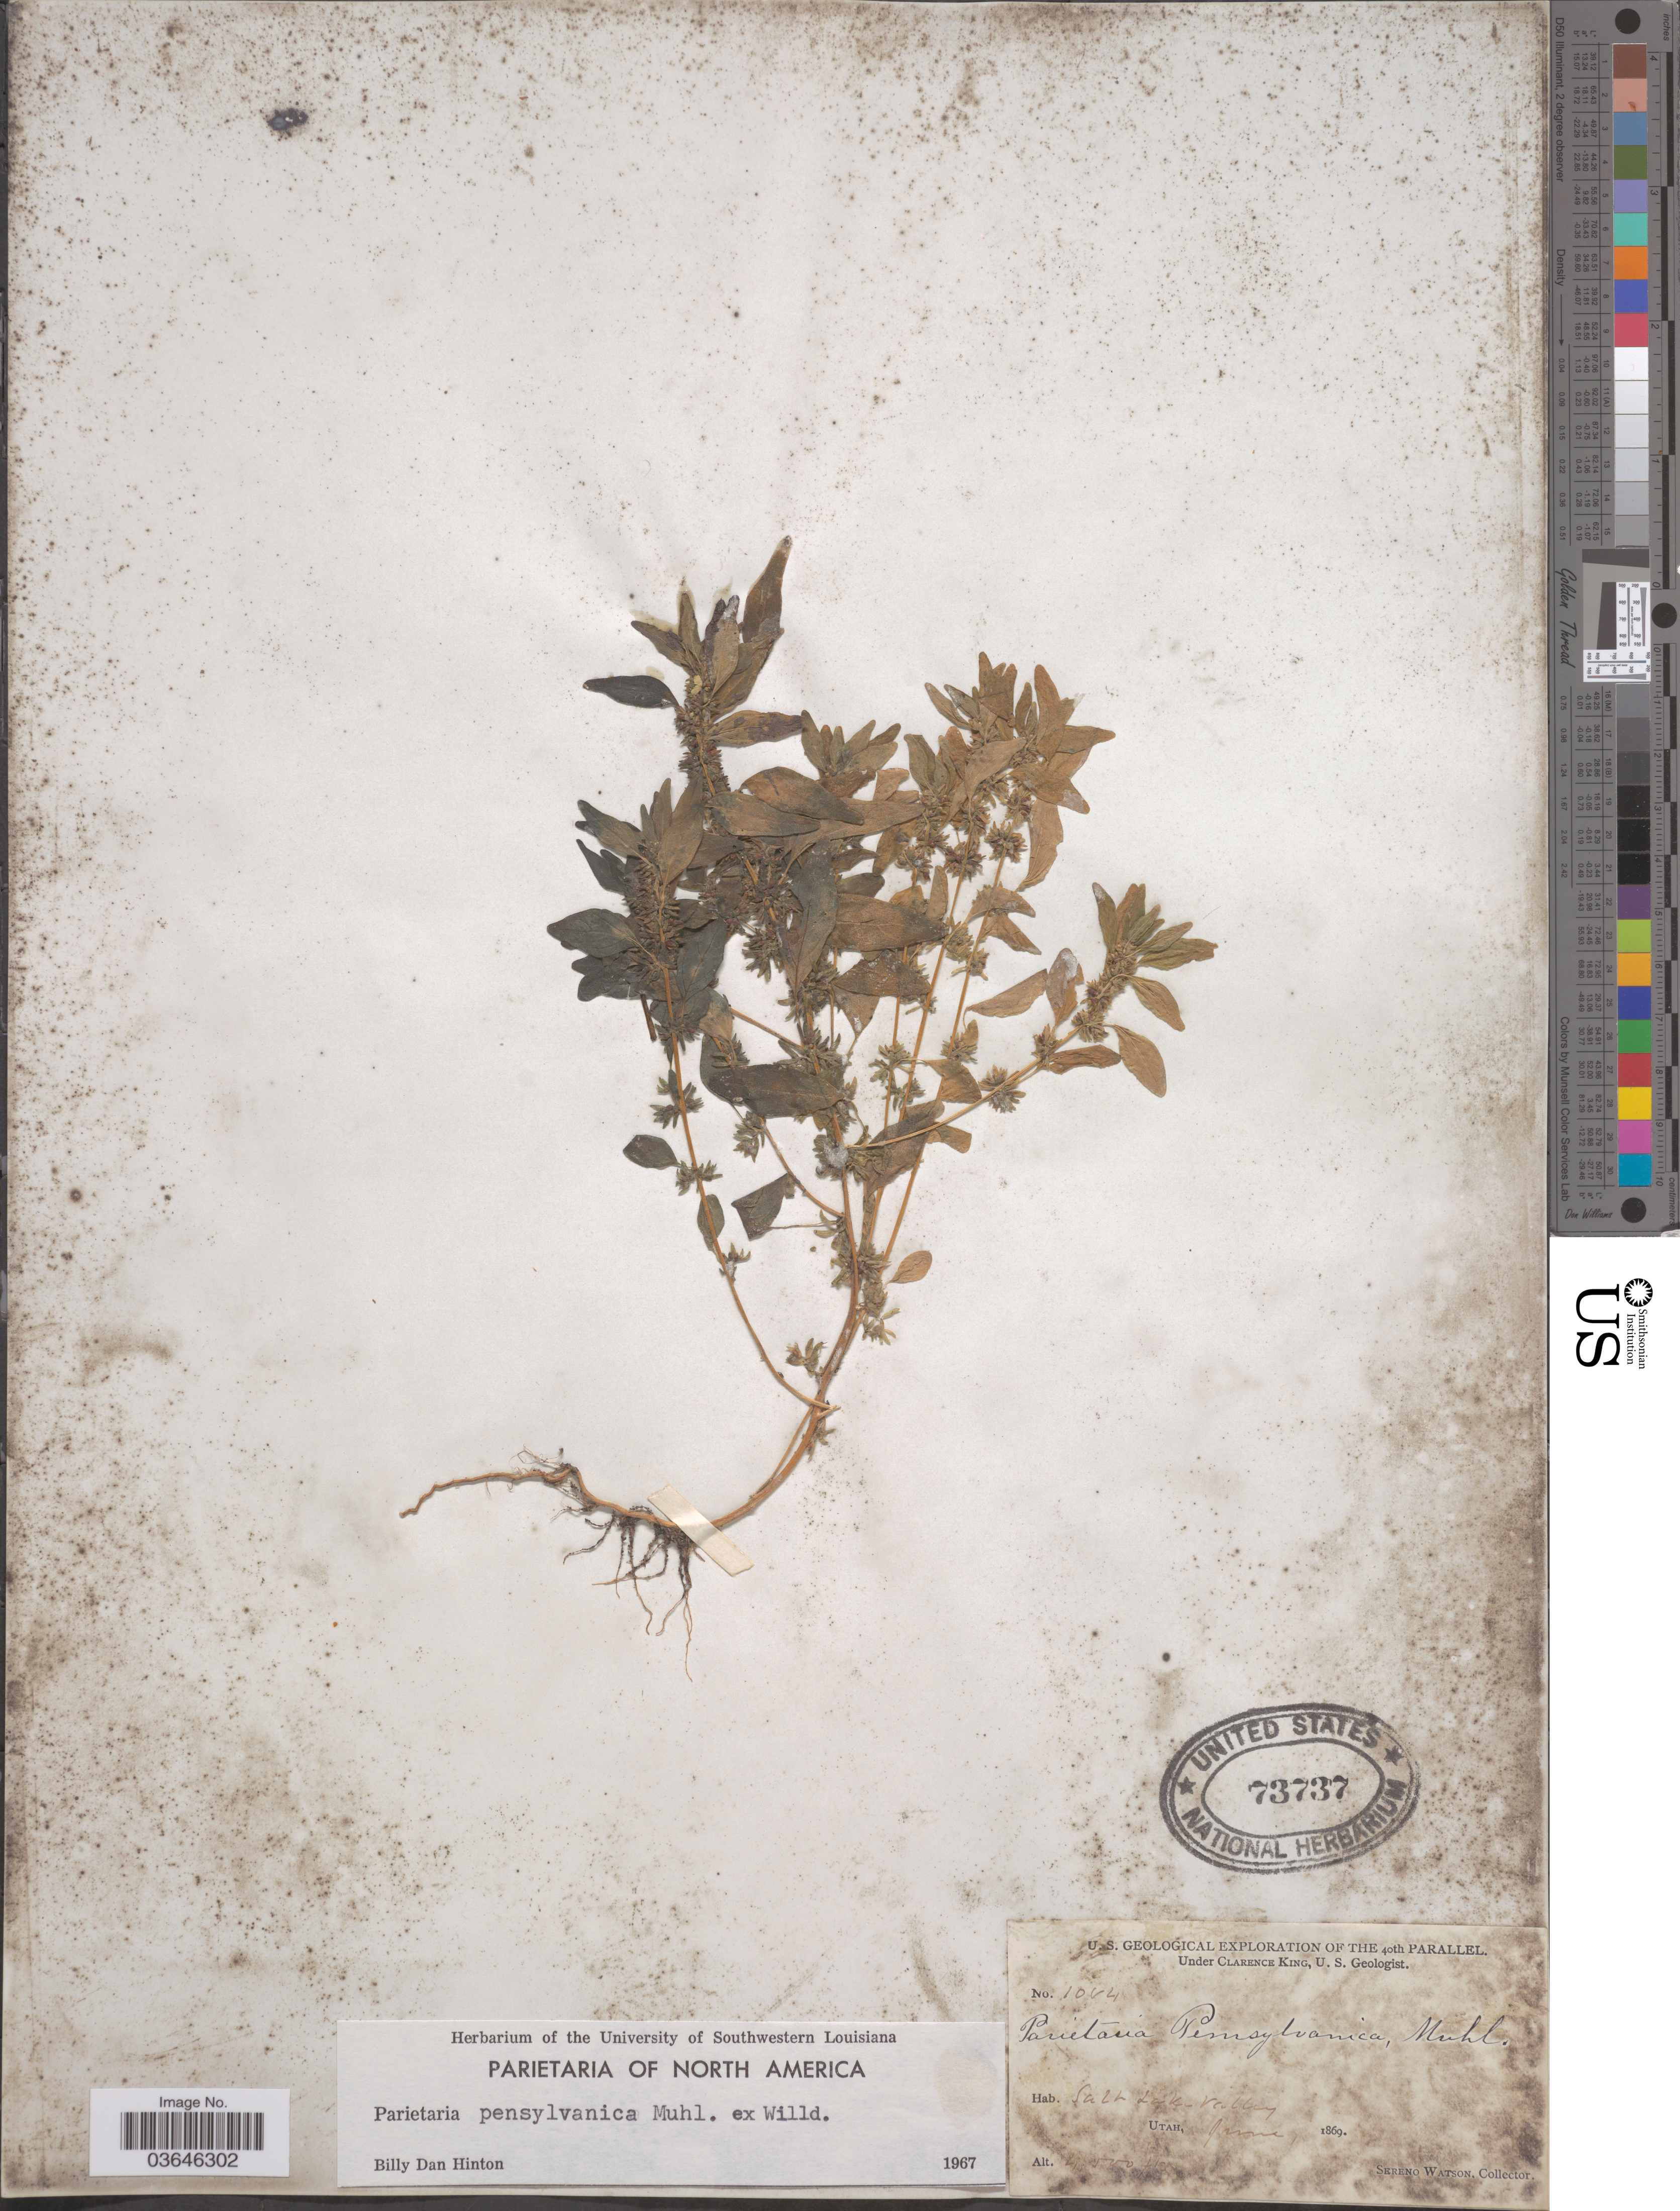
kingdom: Plantae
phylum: Tracheophyta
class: Magnoliopsida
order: Rosales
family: Urticaceae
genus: Parietaria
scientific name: Parietaria pensylvanica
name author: Muhl. ex Willd.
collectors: S. Watson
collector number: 1084*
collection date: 1869-06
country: United States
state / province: Utah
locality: Salt Lake Valley.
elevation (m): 1372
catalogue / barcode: US 73737